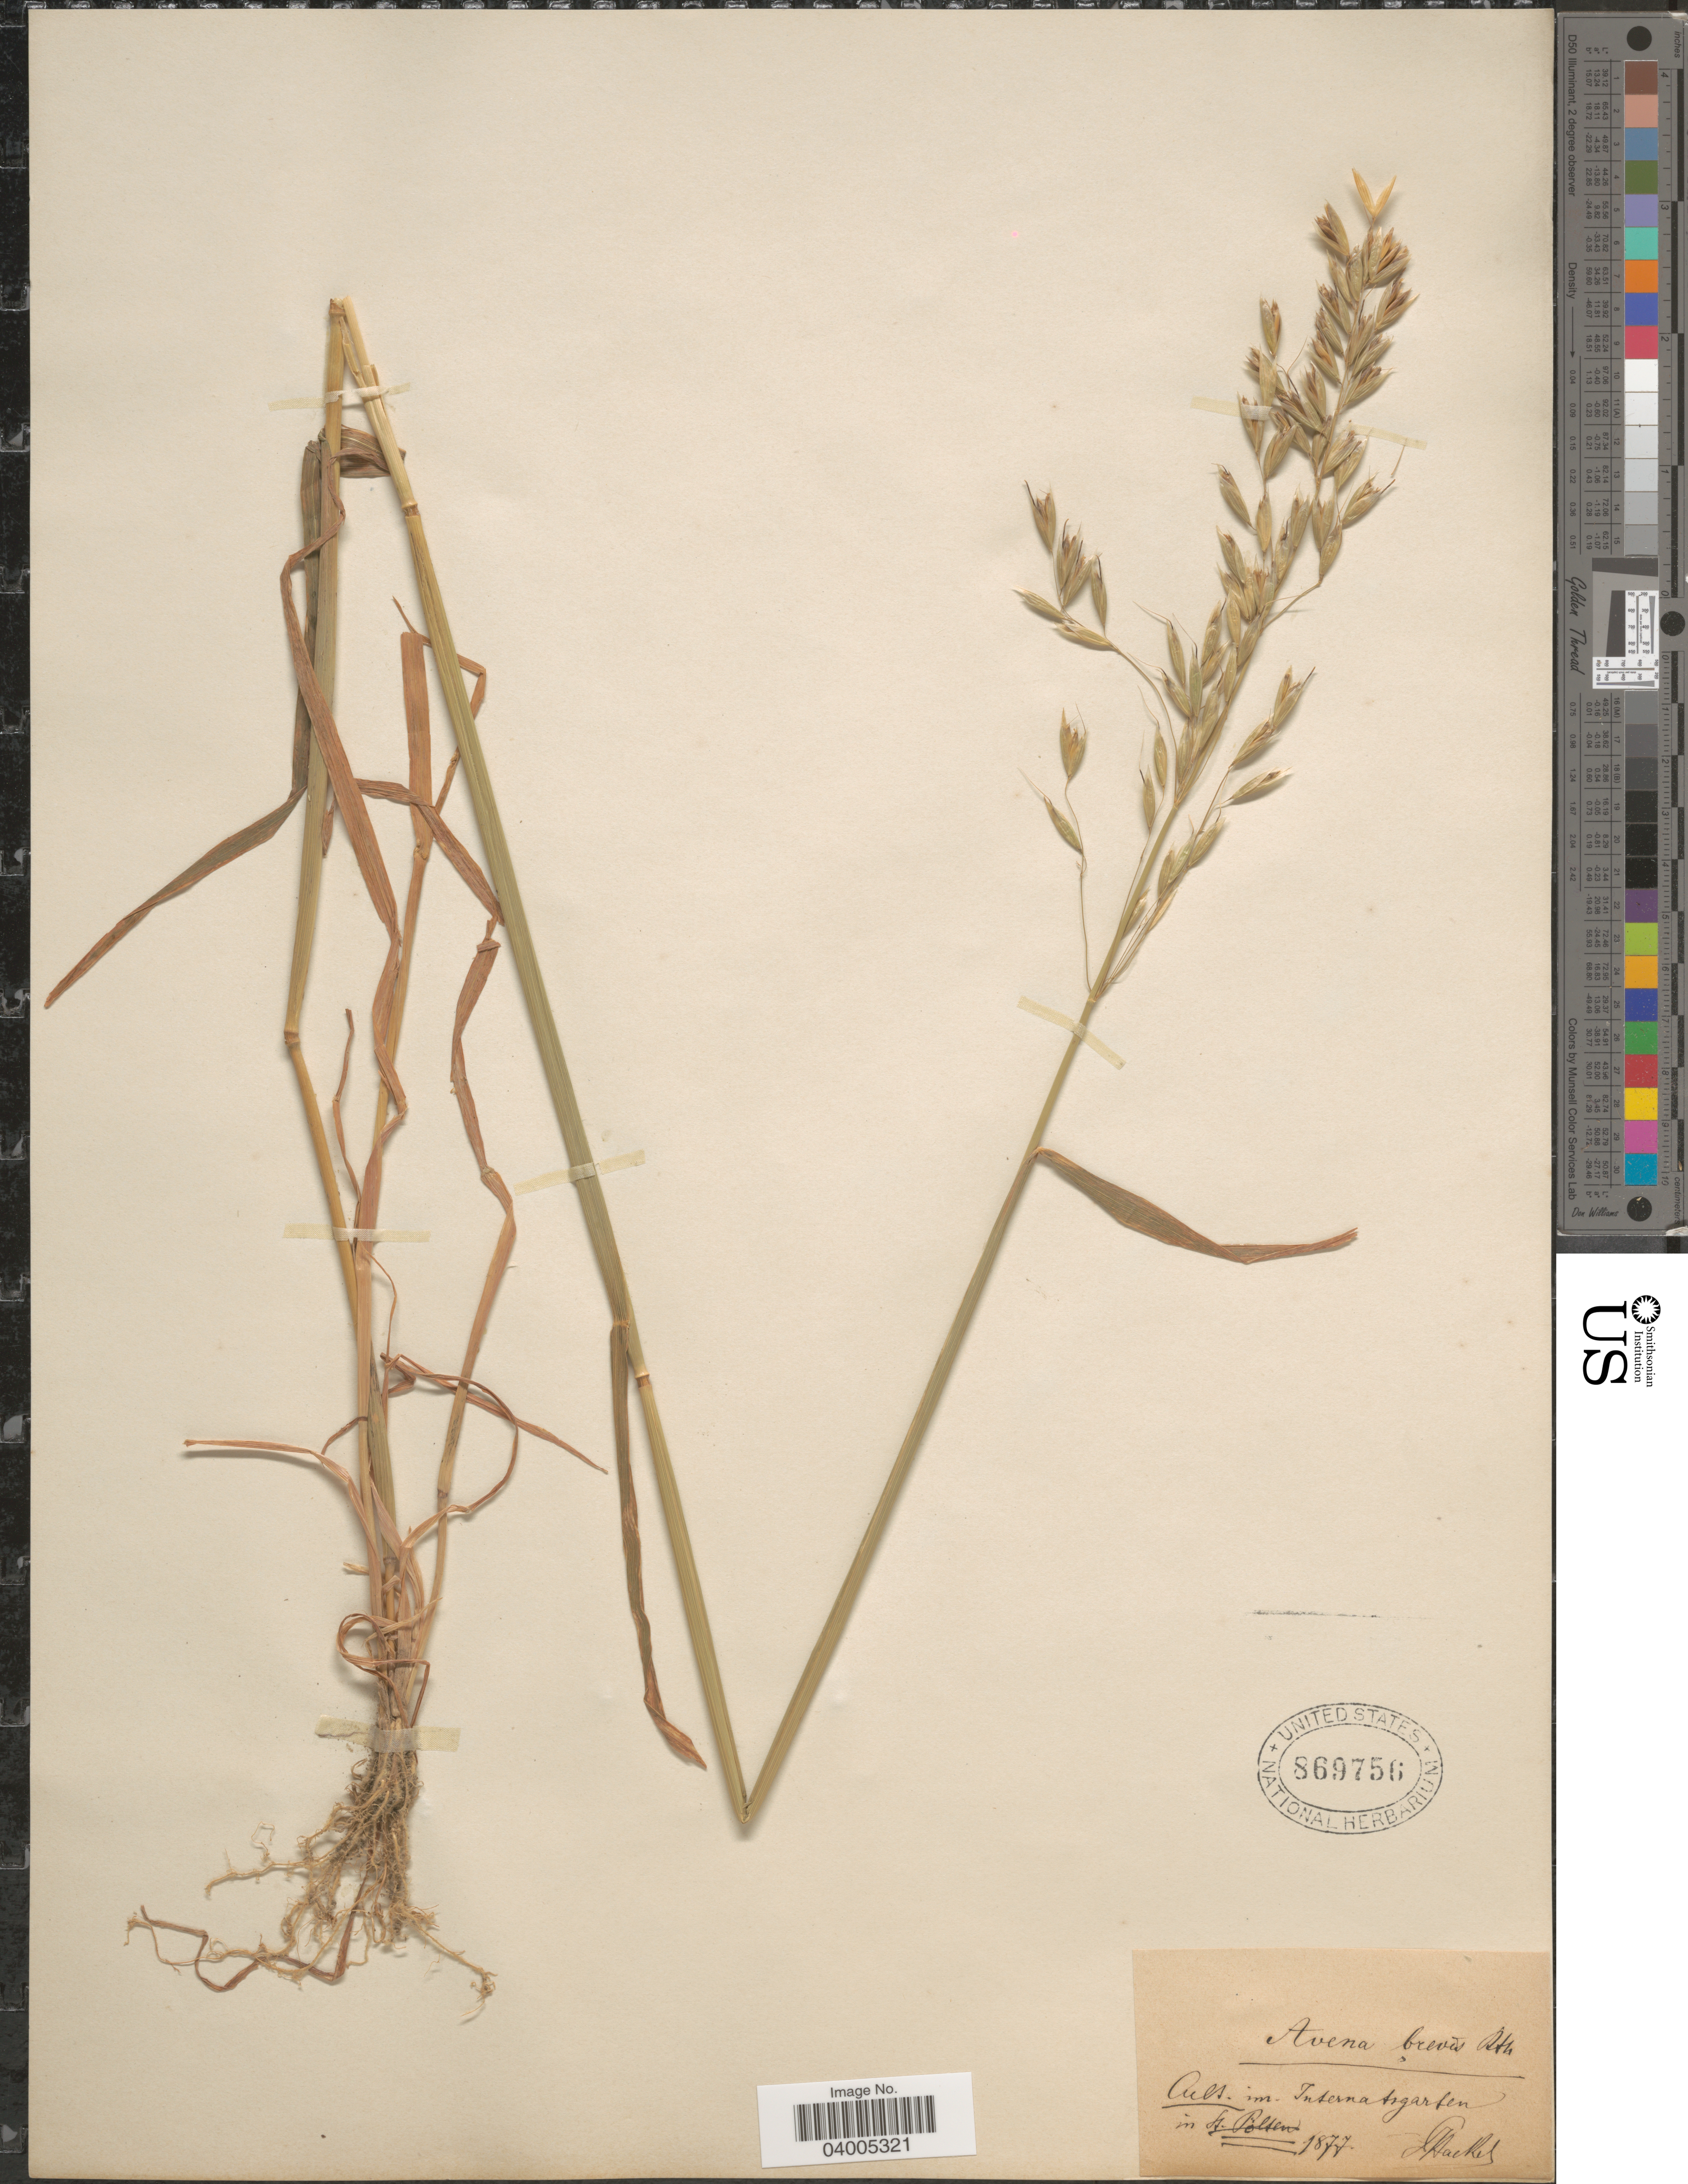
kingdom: Plantae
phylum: Tracheophyta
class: Liliopsida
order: Poales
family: Poaceae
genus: Avena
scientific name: Avena brevis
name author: Bréb.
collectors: E. Hackel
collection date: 1877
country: Austria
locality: In Interna Argarten in St. Poelten.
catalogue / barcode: US 869756